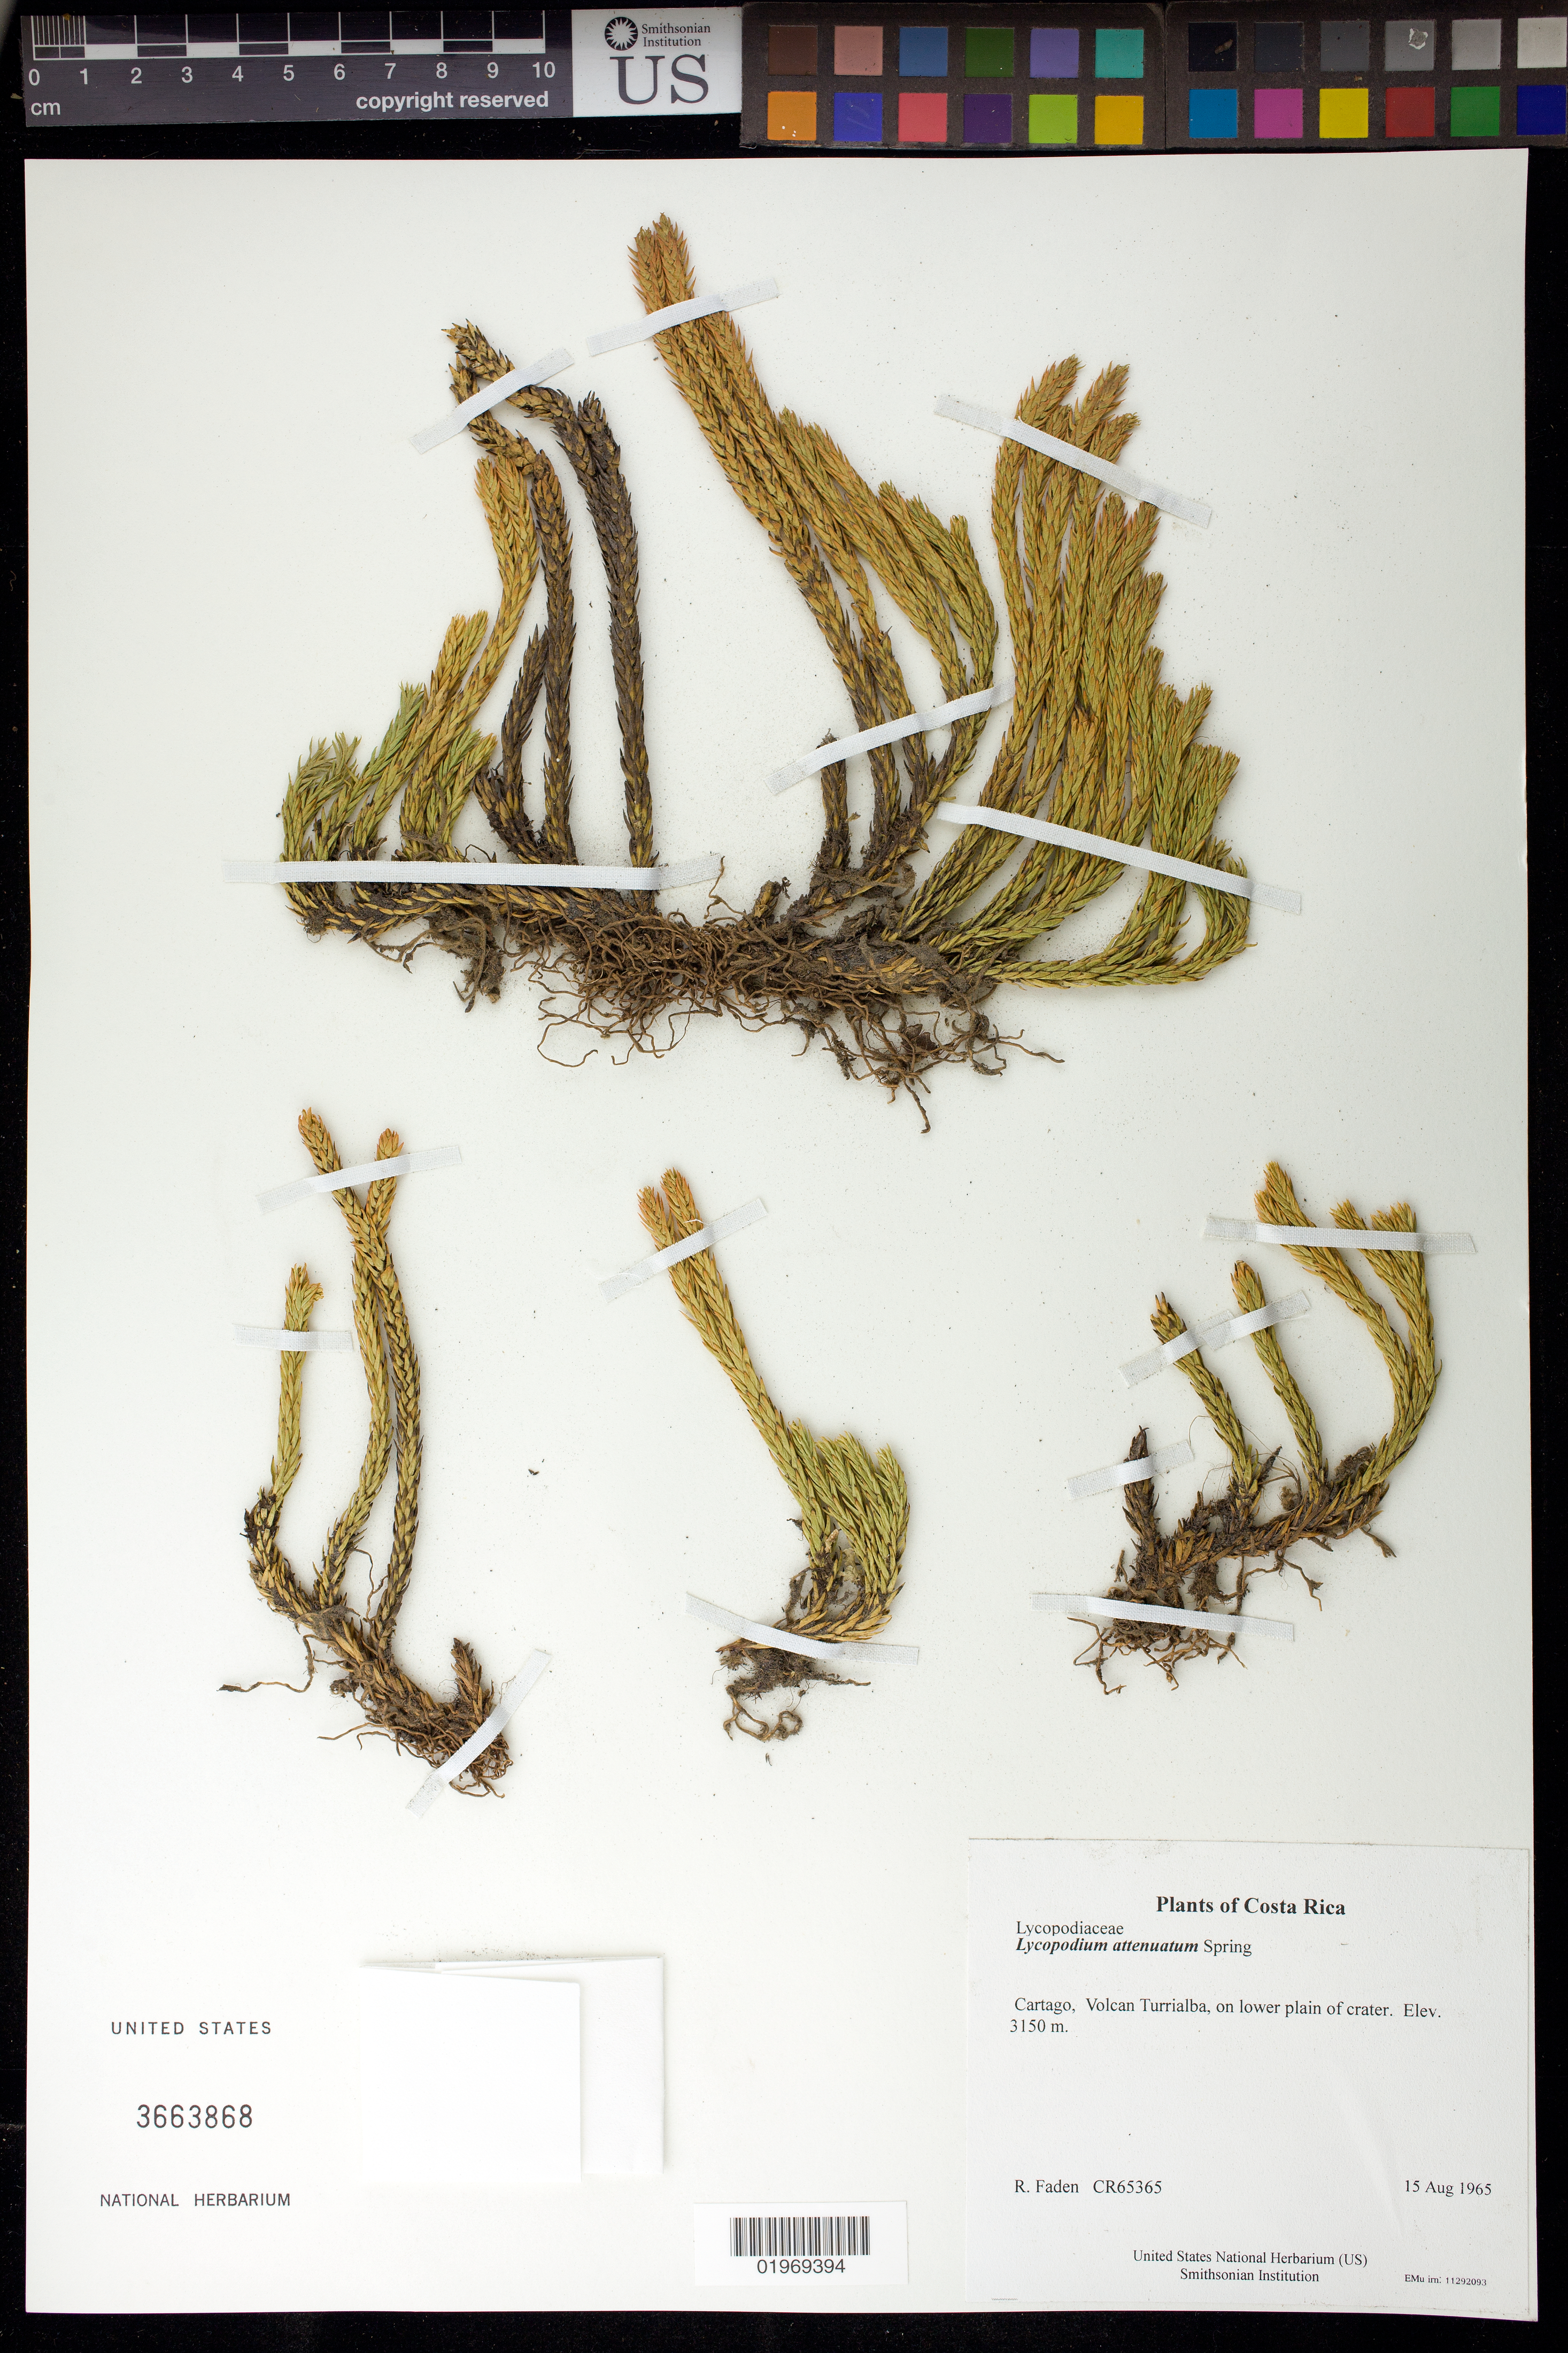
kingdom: Plantae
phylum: Tracheophyta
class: Lycopodiopsida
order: Lycopodiales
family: Lycopodiaceae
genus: Phlegmariurus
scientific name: Phlegmariurus attenuatus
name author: (Spring) B. Øllg.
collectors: R. B. Faden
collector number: CR65365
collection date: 1965-08-15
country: Costa Rica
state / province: Cartago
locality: Volcan Turrialba, on lower plain of crater.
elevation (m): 3150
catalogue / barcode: US 3663868